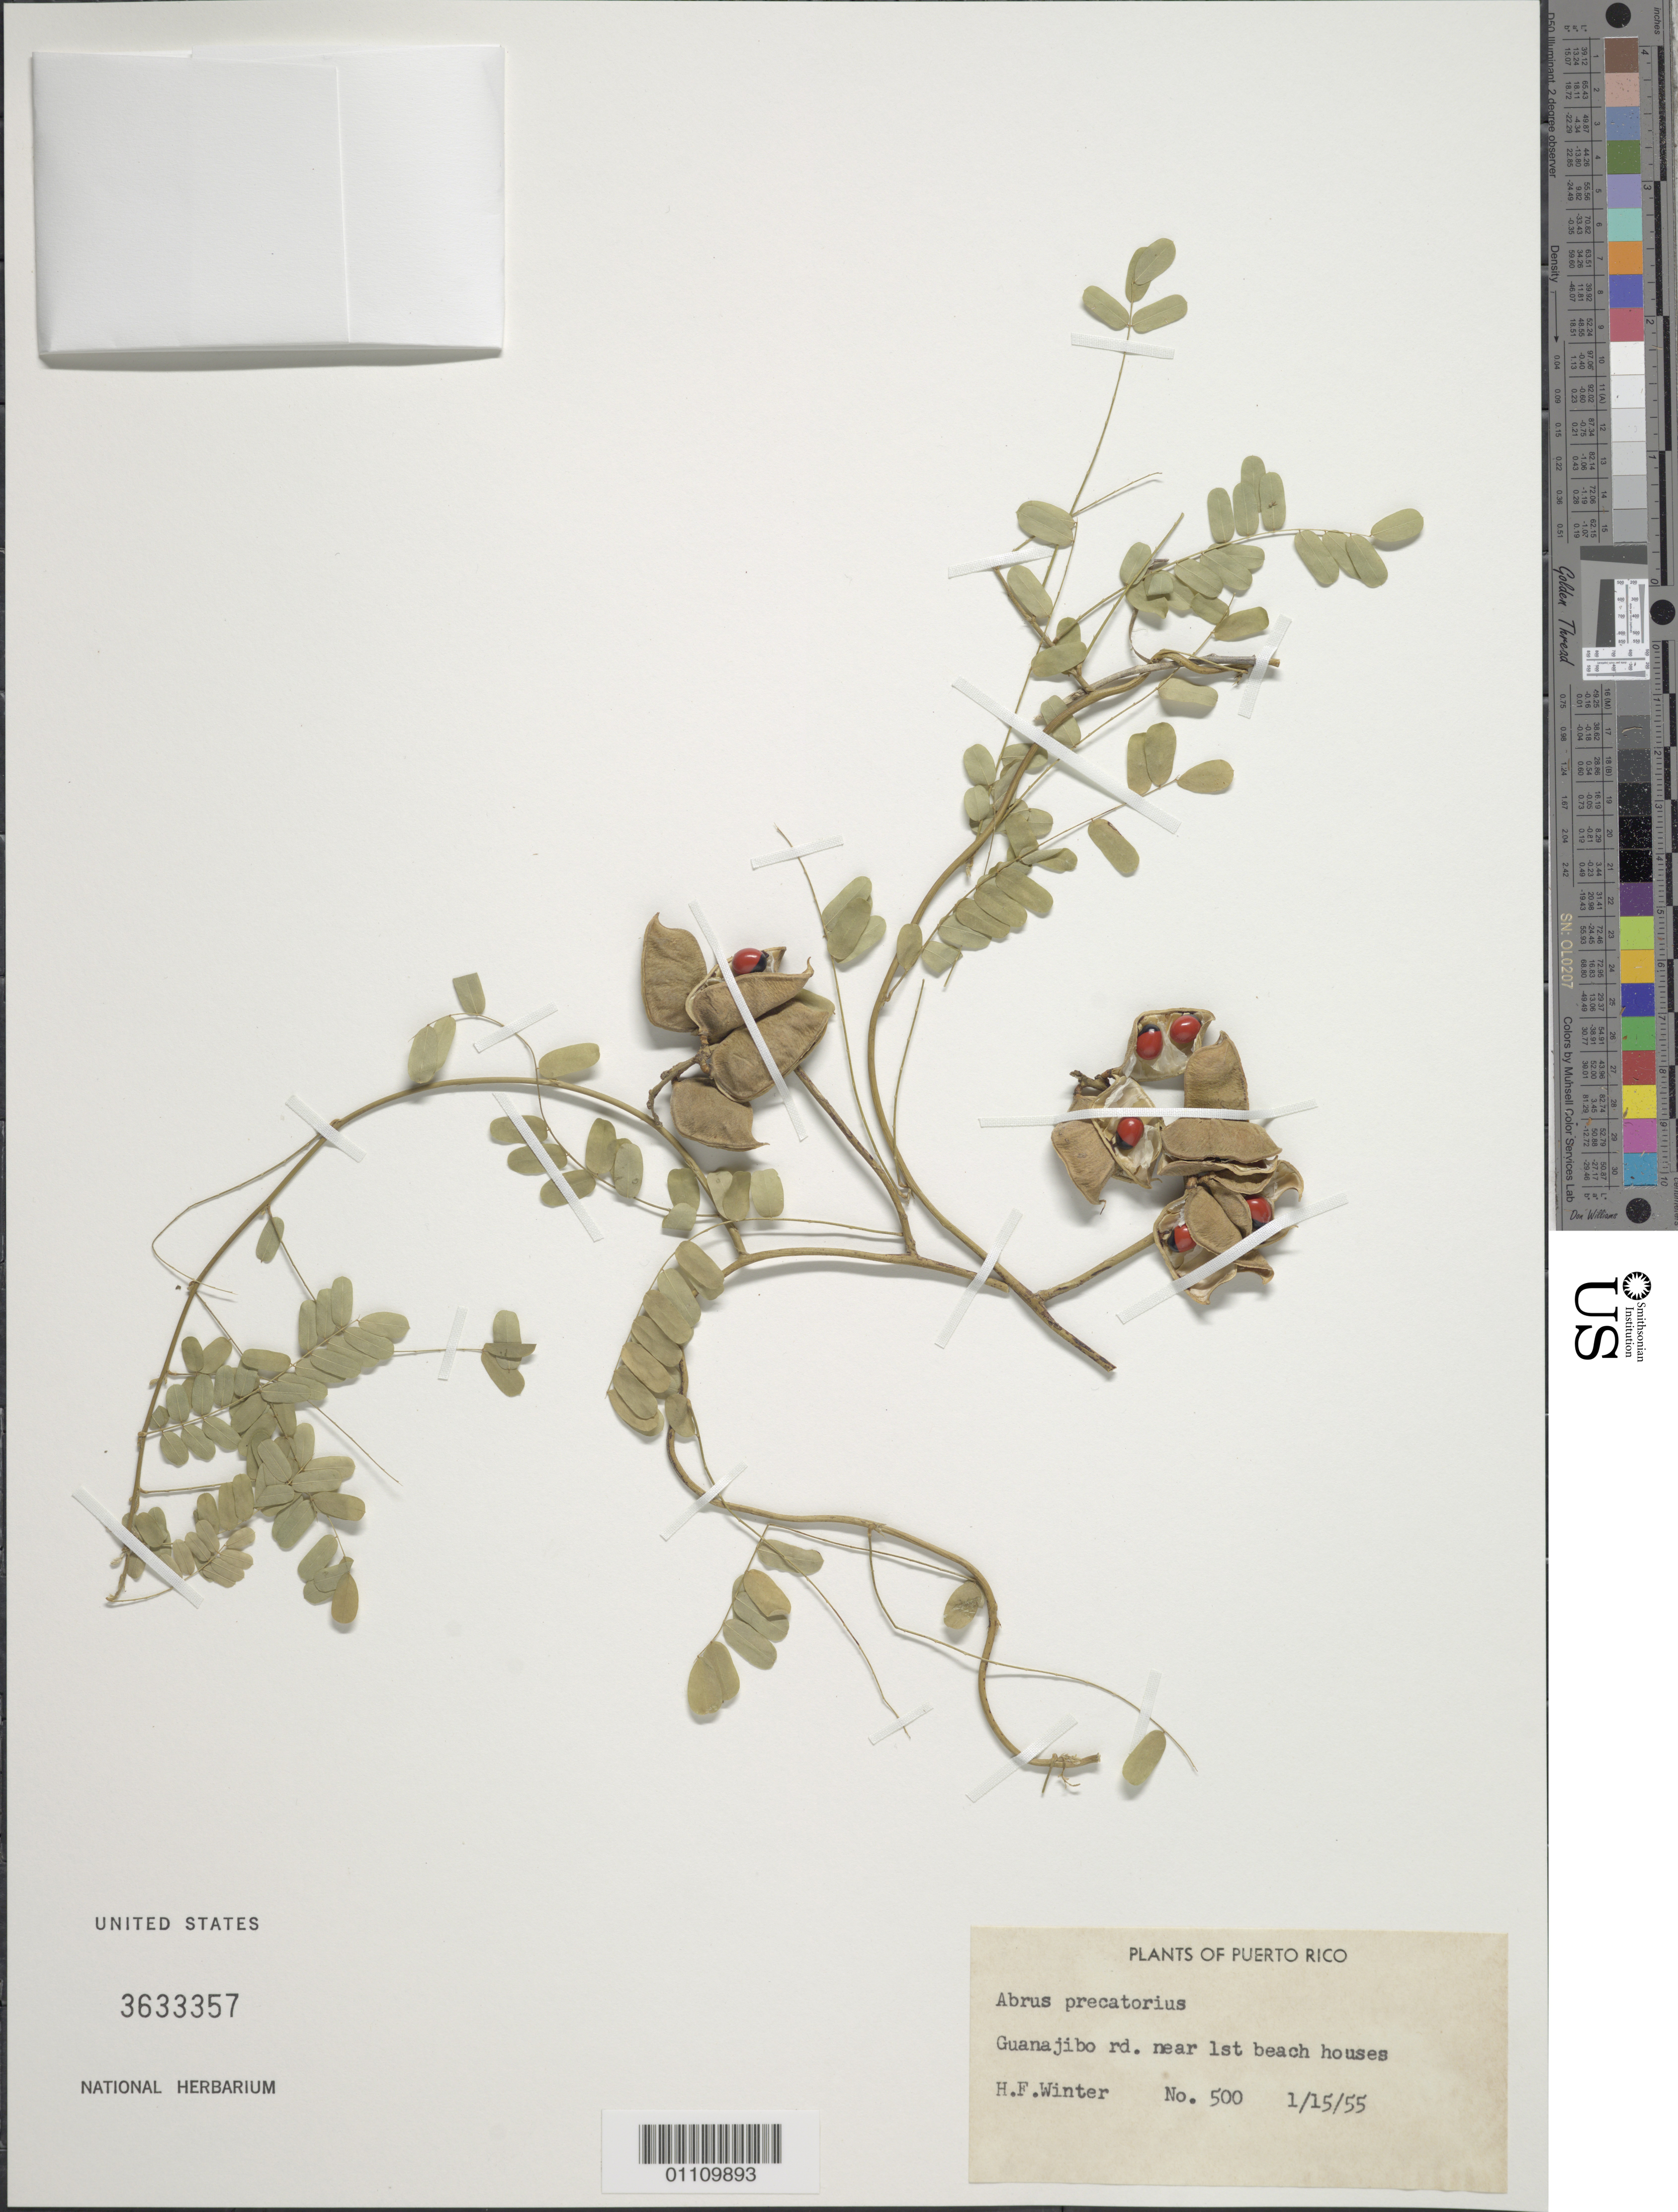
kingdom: Plantae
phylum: Tracheophyta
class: Magnoliopsida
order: Fabales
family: Fabaceae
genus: Abrus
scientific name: Abrus precatorius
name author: L.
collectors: H. Winters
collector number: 500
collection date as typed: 15 Jan 1955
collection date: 1955-01-15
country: Puerto Rico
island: Puerto Rico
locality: Guanajibo Road, near 1st beach houses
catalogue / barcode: US 3633357